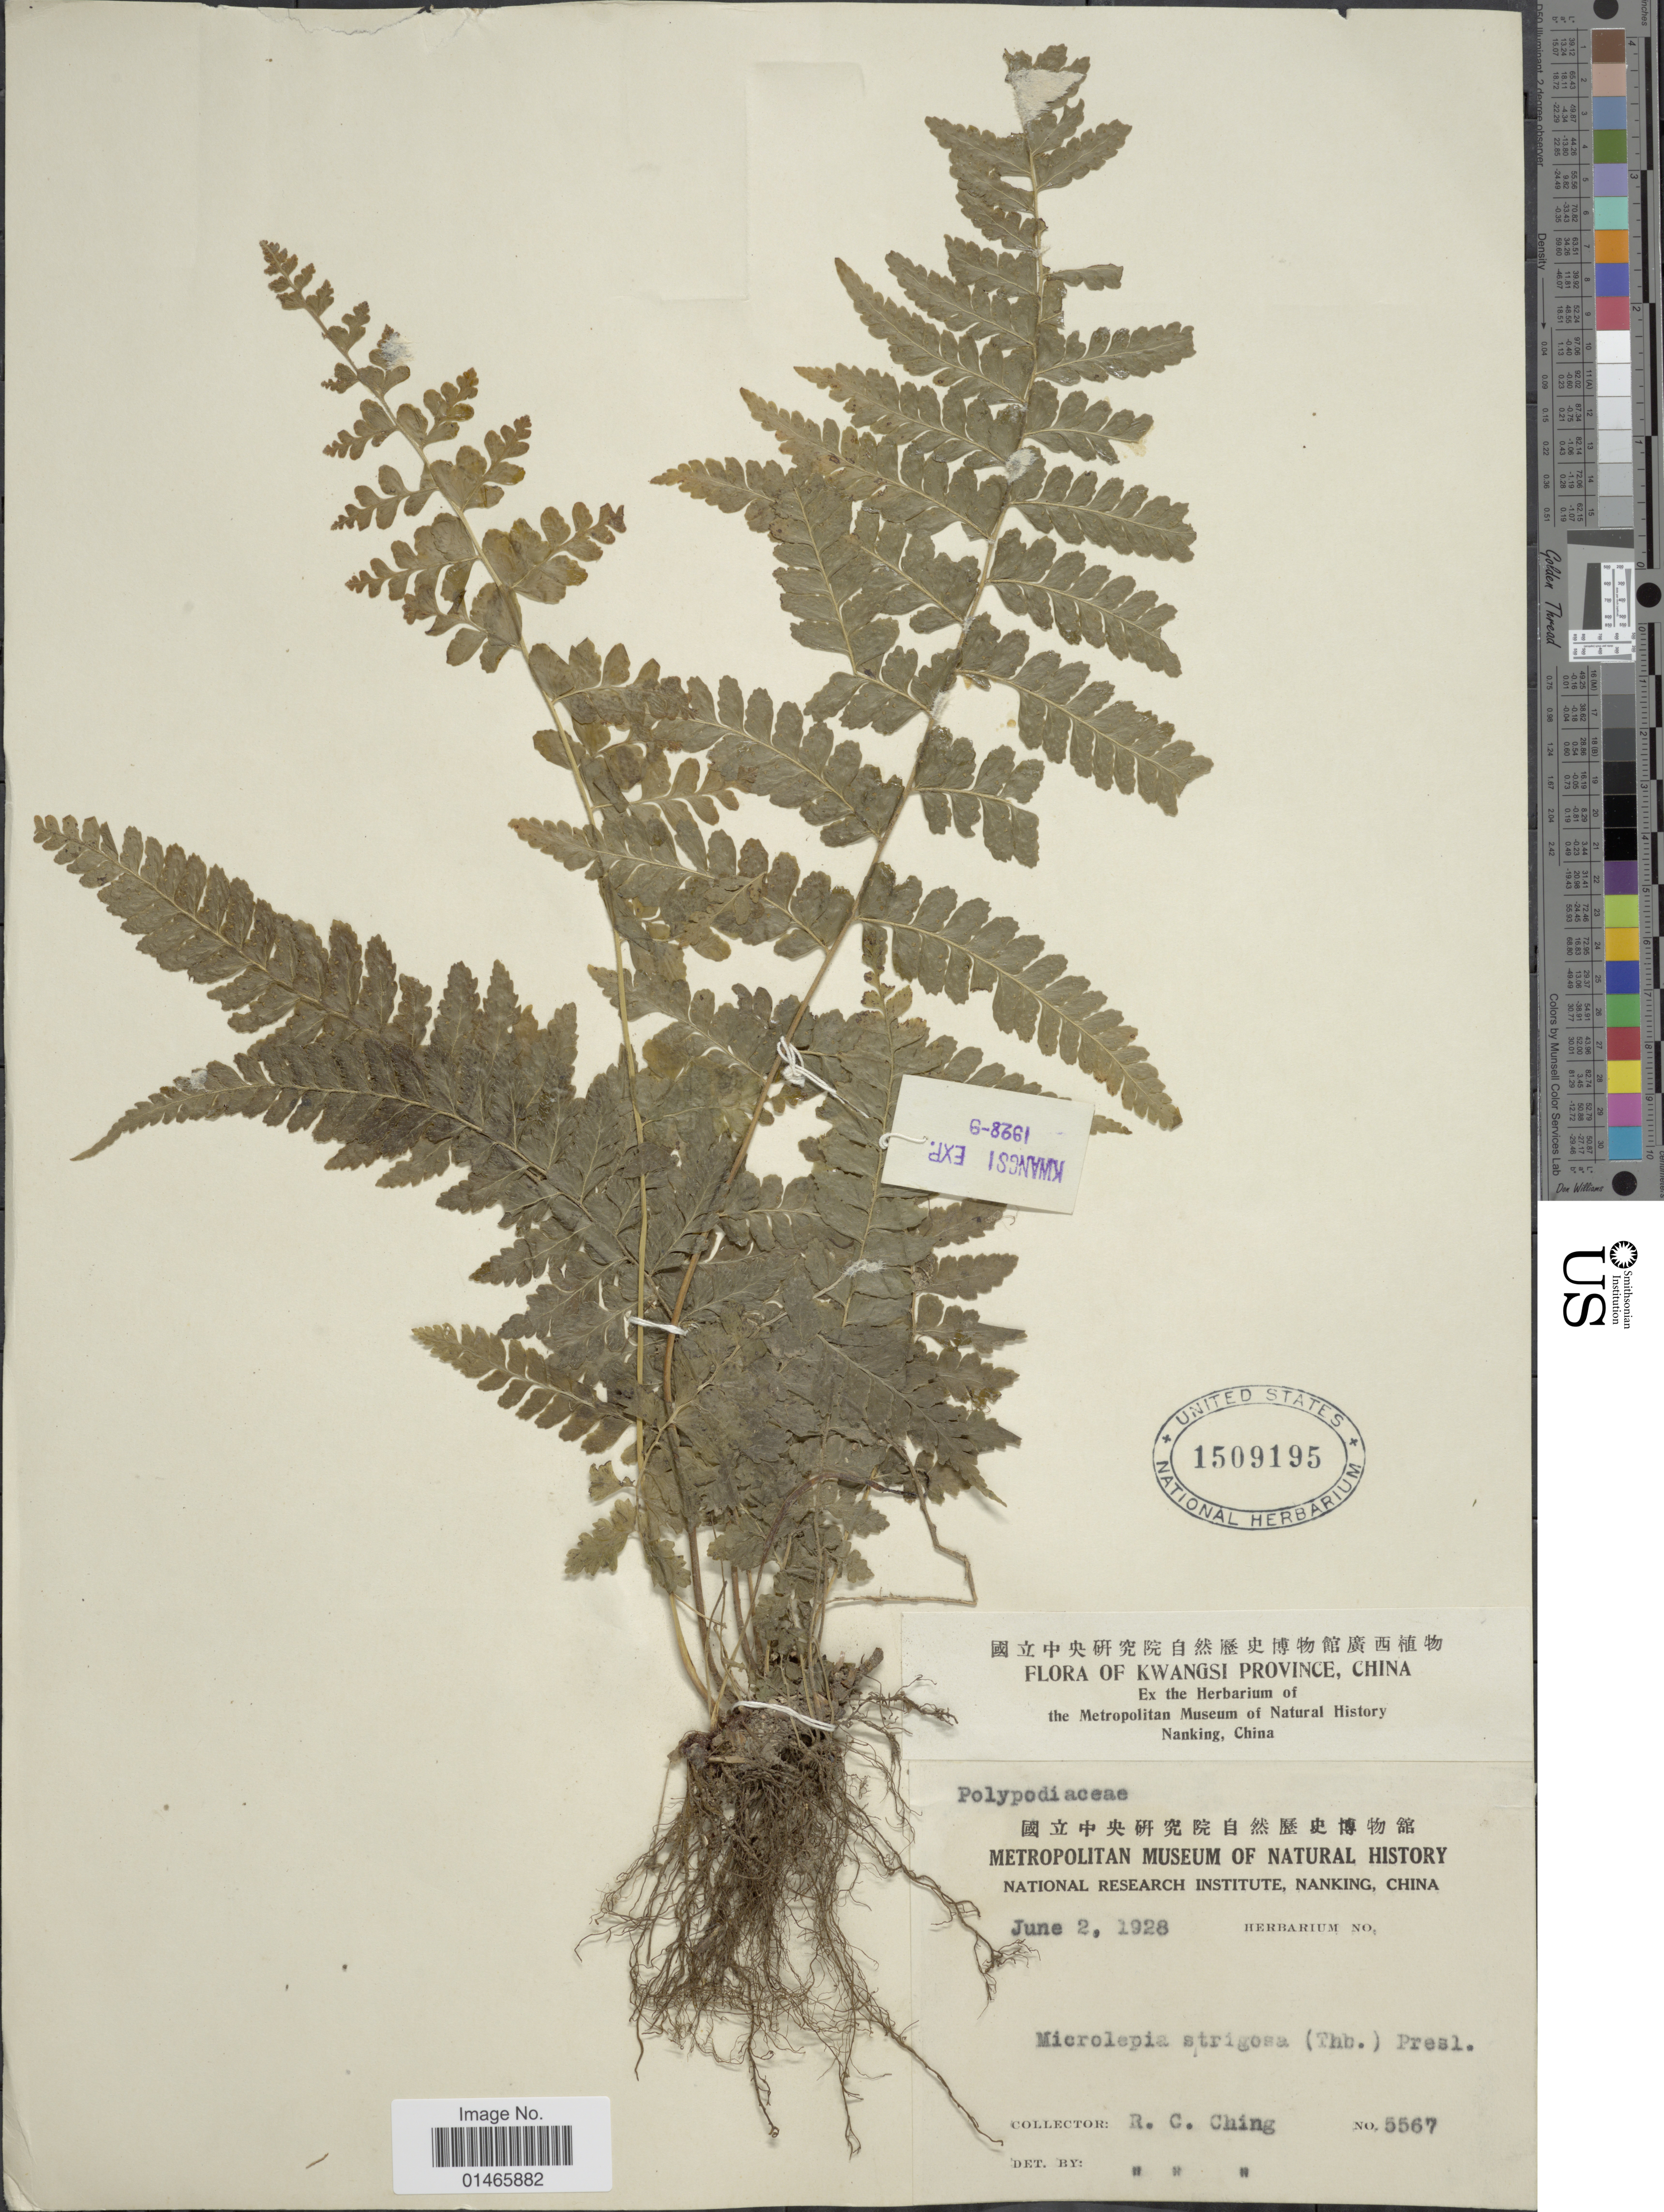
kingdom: Plantae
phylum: Tracheophyta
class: Polypodiopsida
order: Polypodiales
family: Dennstaedtiaceae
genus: Microlepia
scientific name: Microlepia strigosa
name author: (Thunb.) J. Presl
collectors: R. C. Ching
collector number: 5567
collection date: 1928-06-02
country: China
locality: Kwangsi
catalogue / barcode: US 1509195